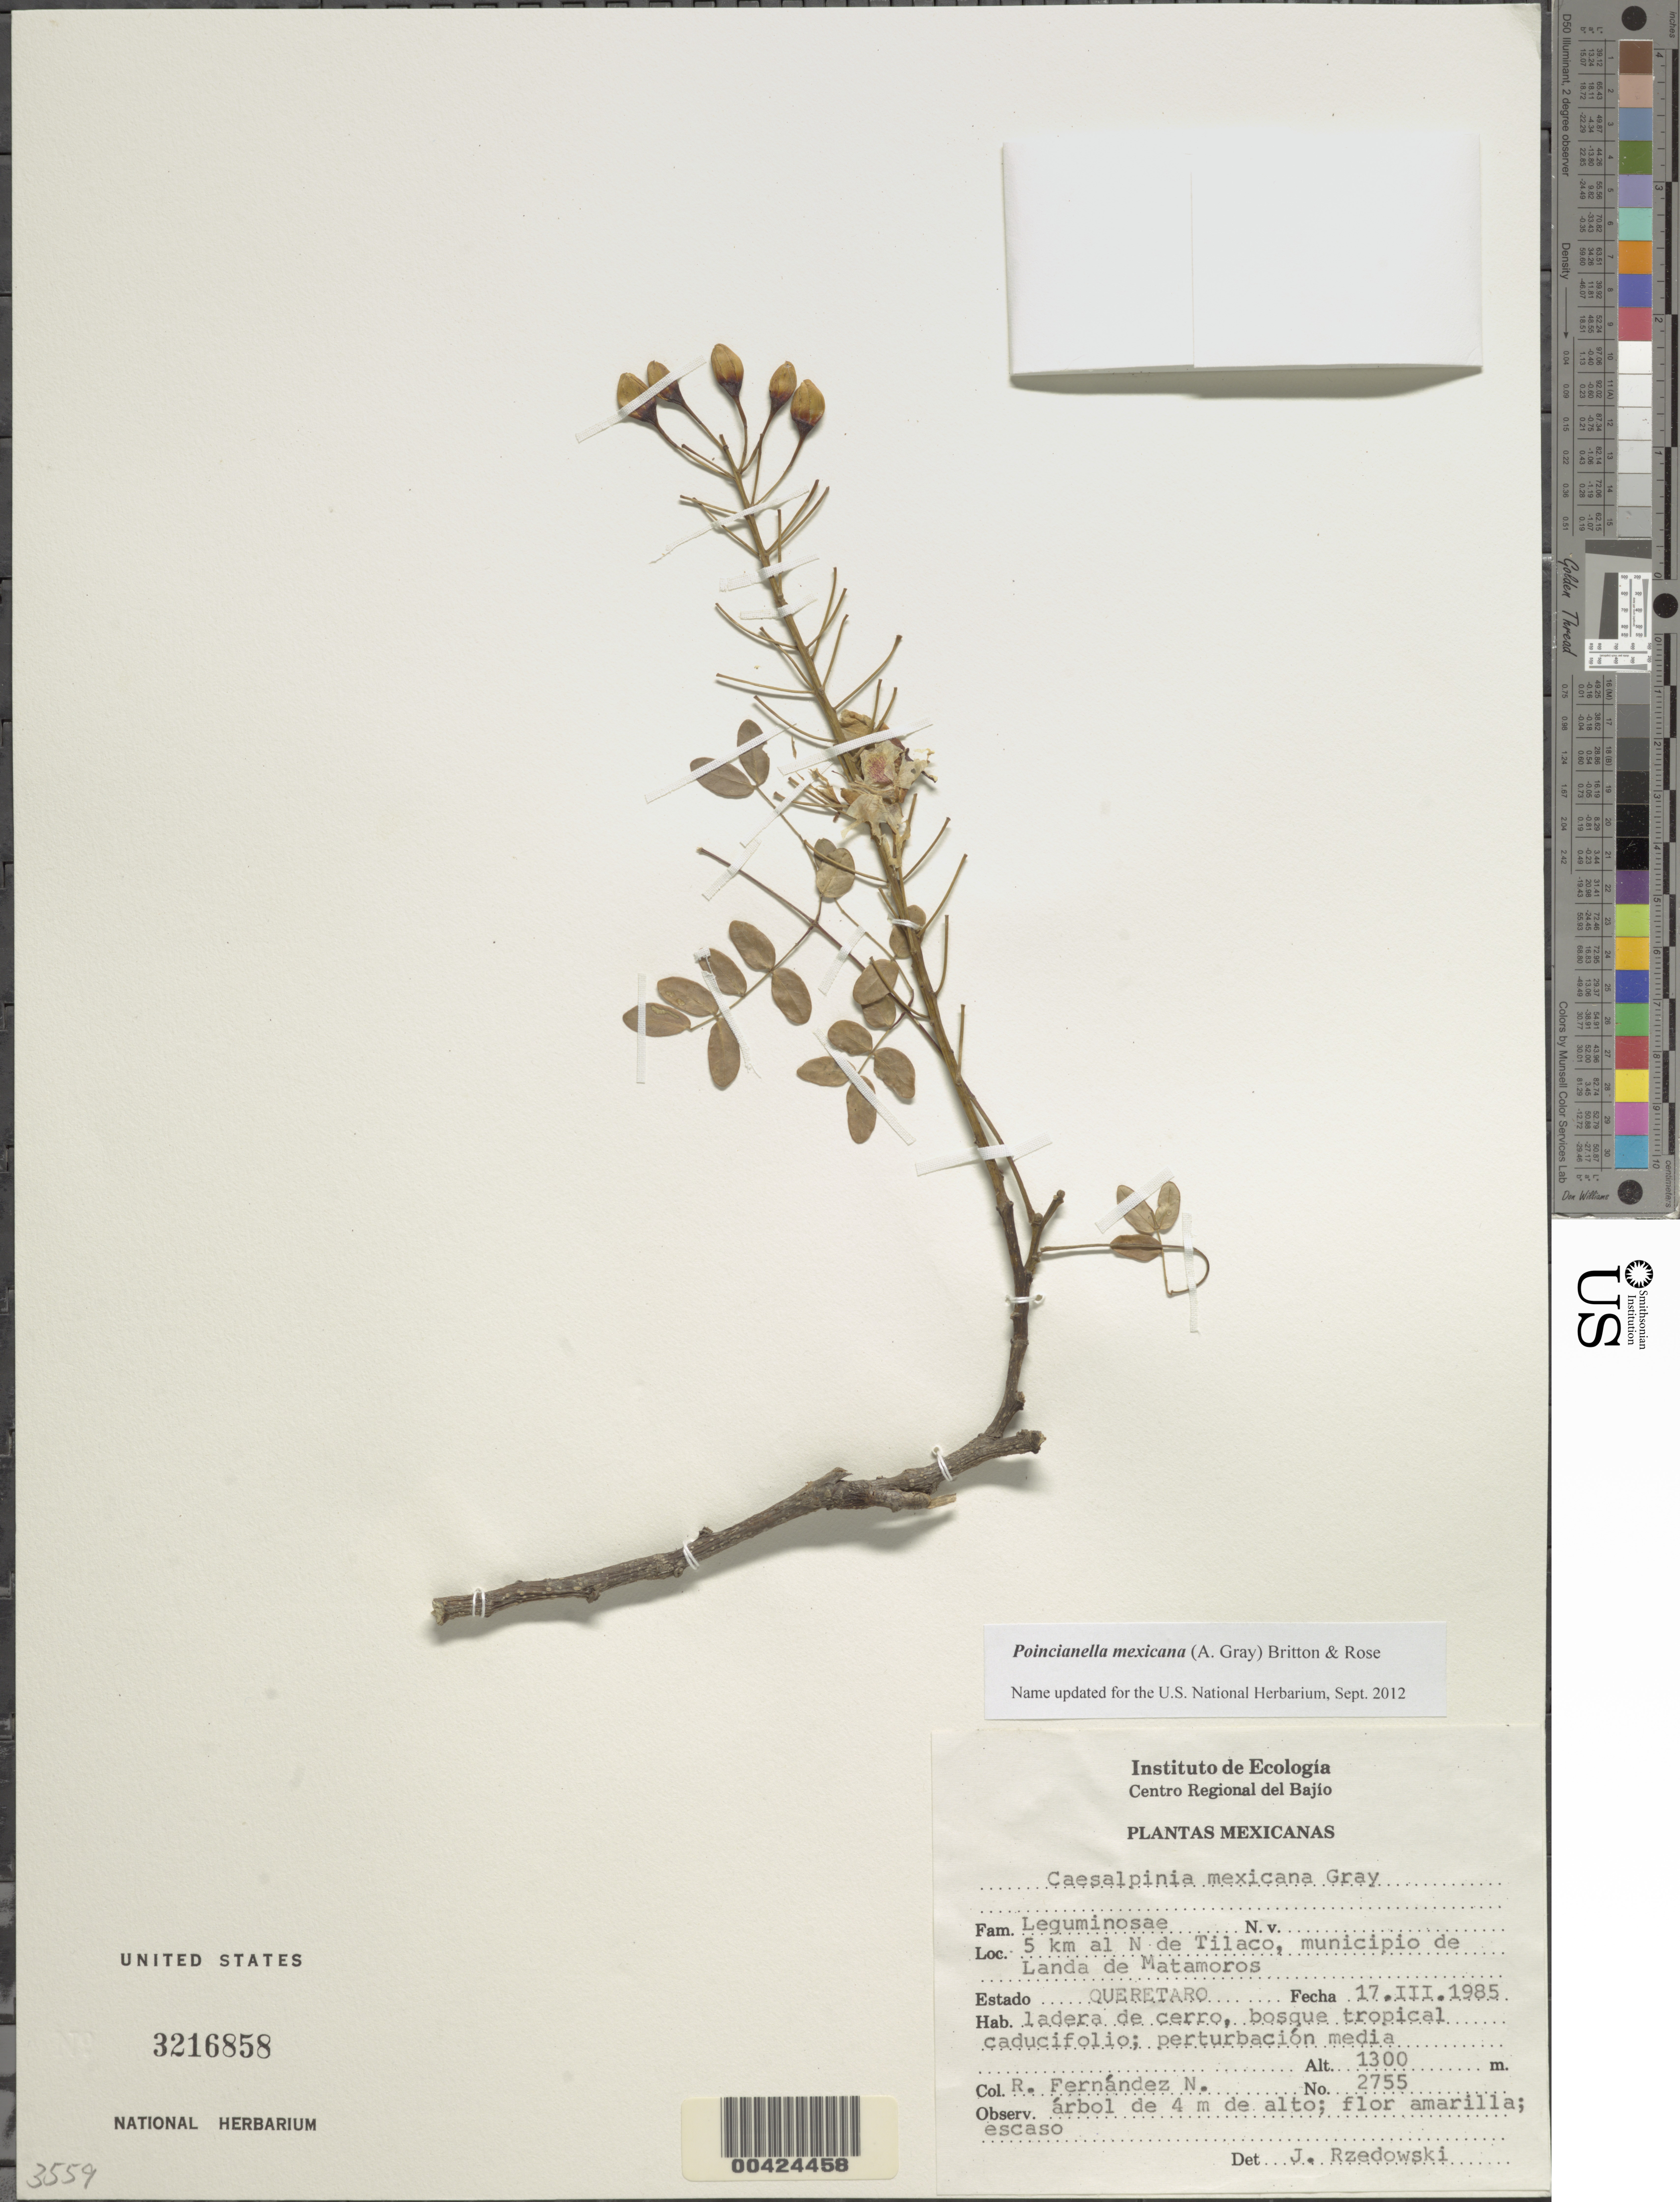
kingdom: Plantae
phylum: Tracheophyta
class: Magnoliopsida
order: Fabales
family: Fabaceae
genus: Erythrostemon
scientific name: Erythrostemon mexicanus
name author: (Rose) Gagnon & G.P. Lewis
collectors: R. Fernández Nava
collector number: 2755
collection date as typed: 17 Mar 1985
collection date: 1985-03-17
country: Mexico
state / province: Querétaro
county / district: Landa de Matamoros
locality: Tilaco, 5 km n de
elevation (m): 1300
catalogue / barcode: US 3216858